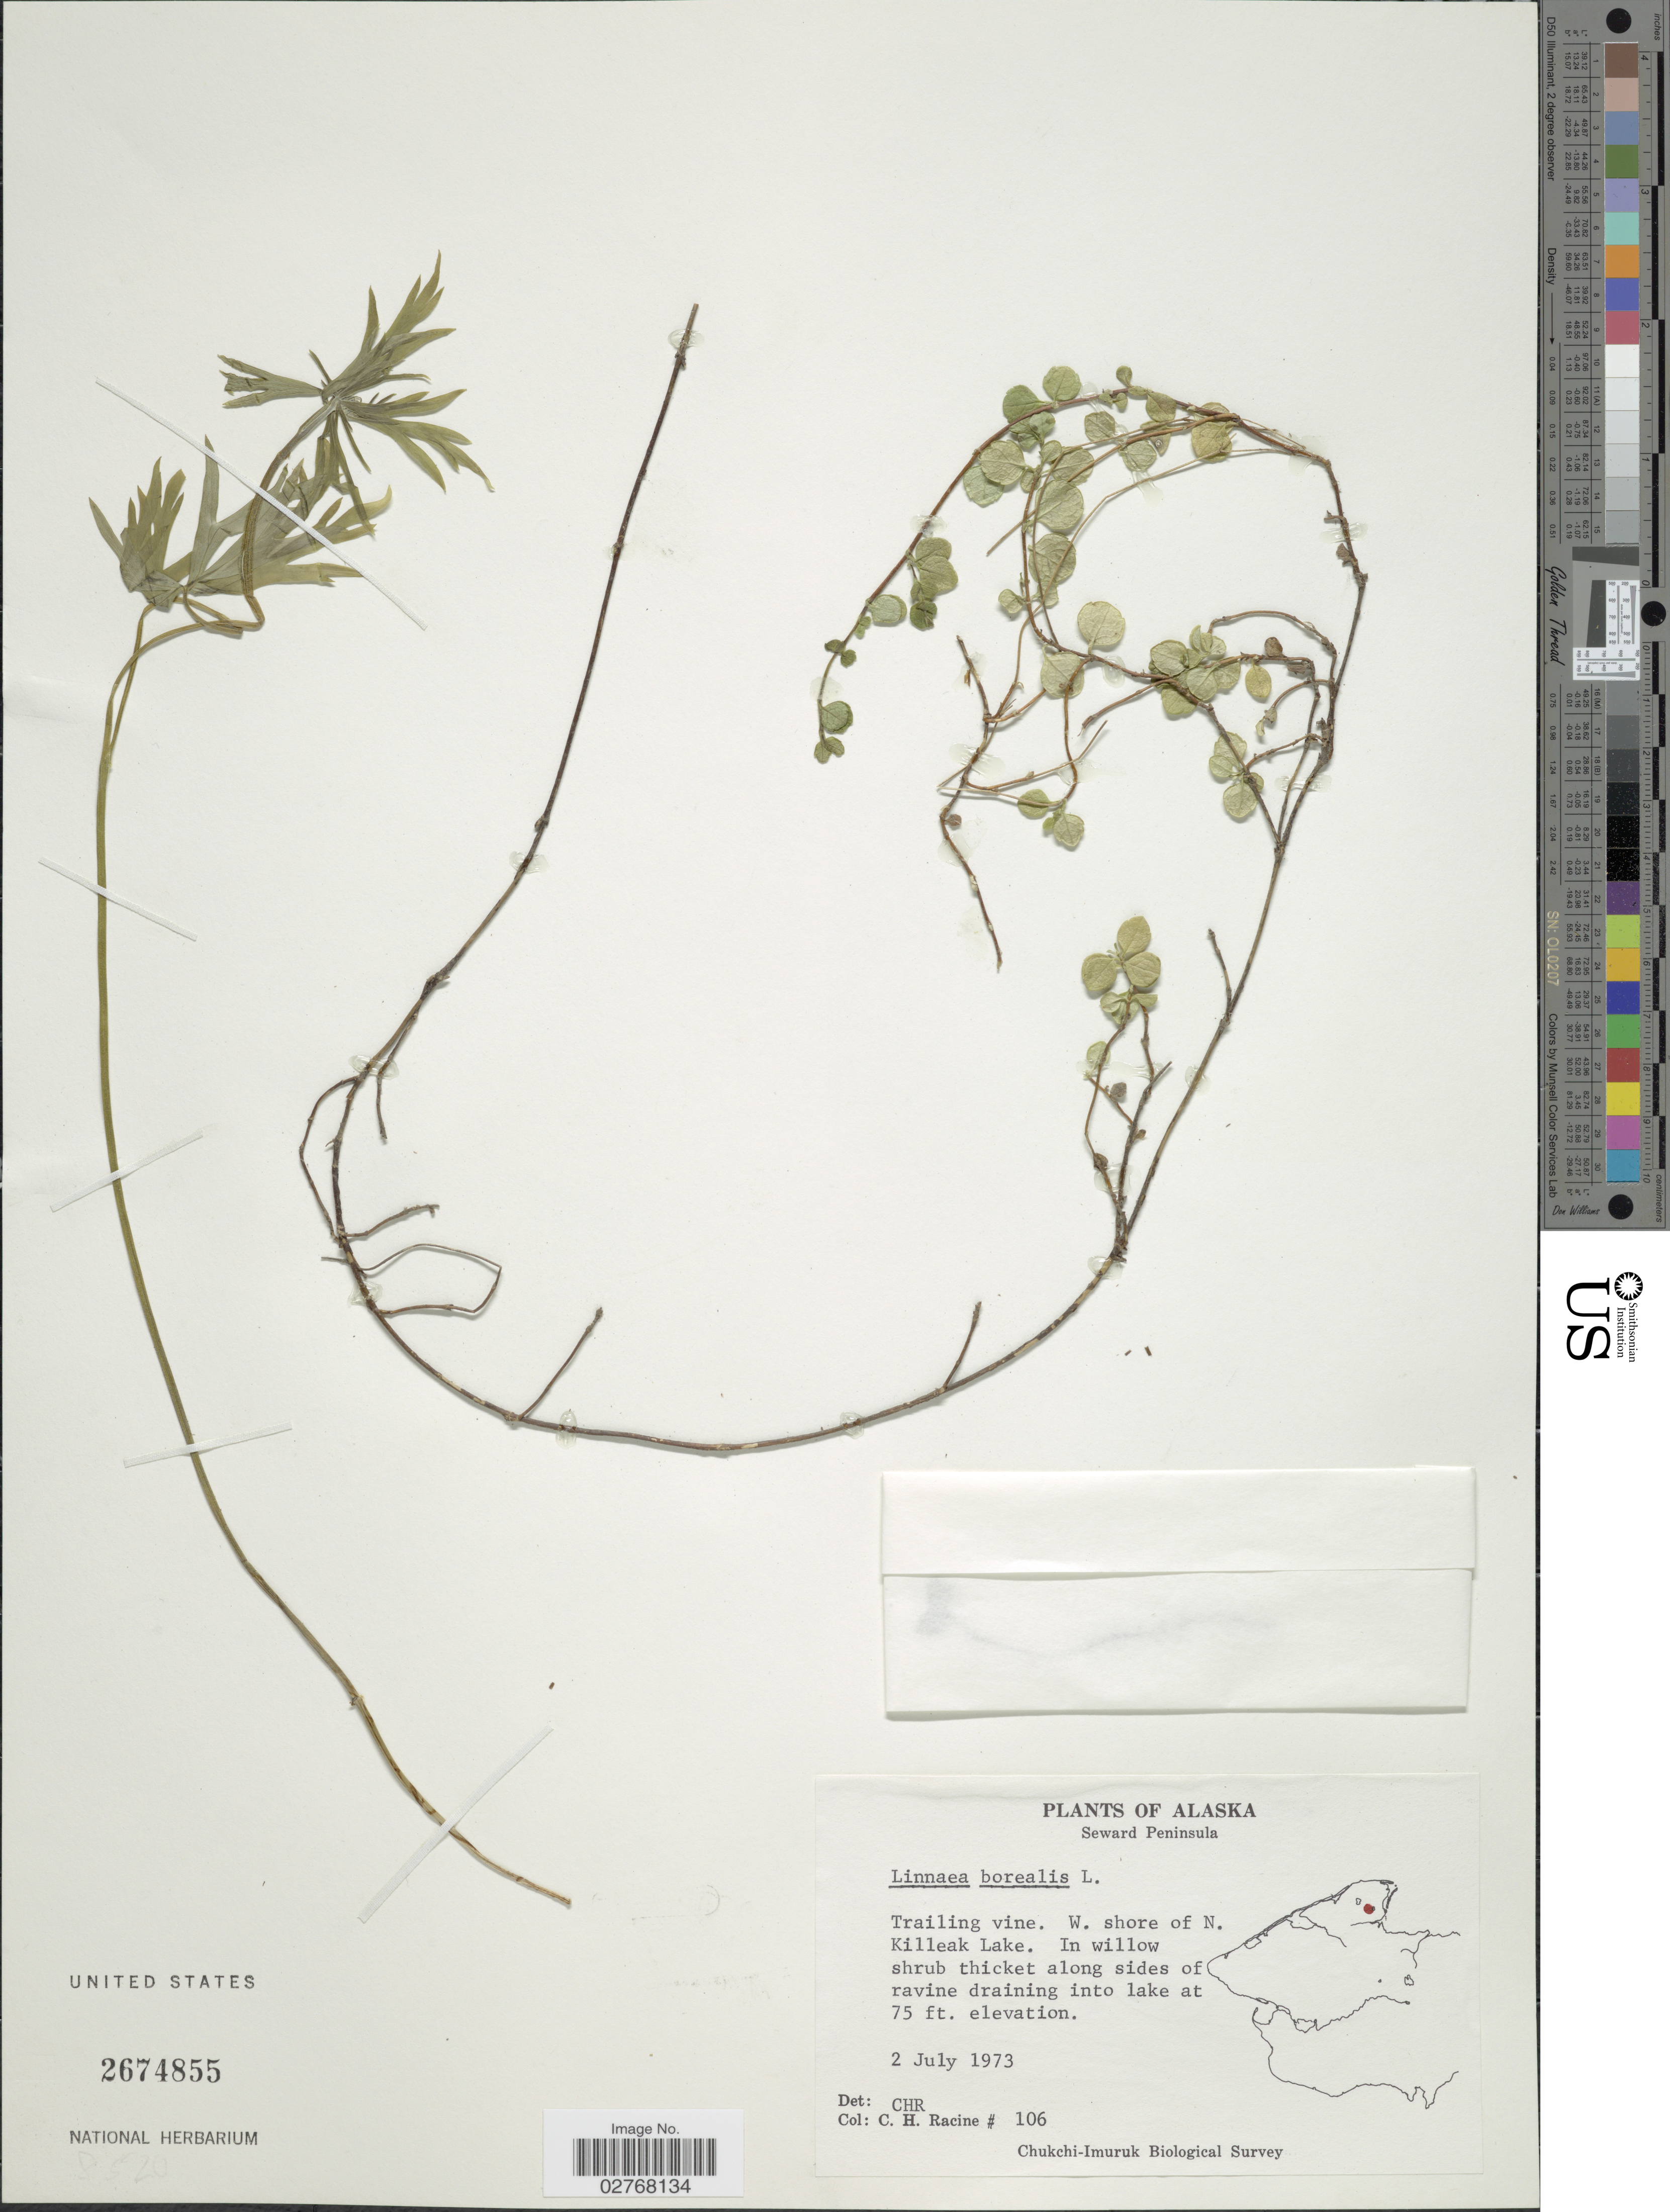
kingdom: Plantae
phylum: Tracheophyta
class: Magnoliopsida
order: Dipsacales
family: Caprifoliaceae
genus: Linnaea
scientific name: Linnaea borealis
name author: L.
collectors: C. Racine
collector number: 106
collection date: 1973-07-02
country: United States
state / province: Alaska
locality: Seward Peninsula, Trailing vine. W. shore of N. Killeak Lake.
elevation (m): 23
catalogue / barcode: US 2674855